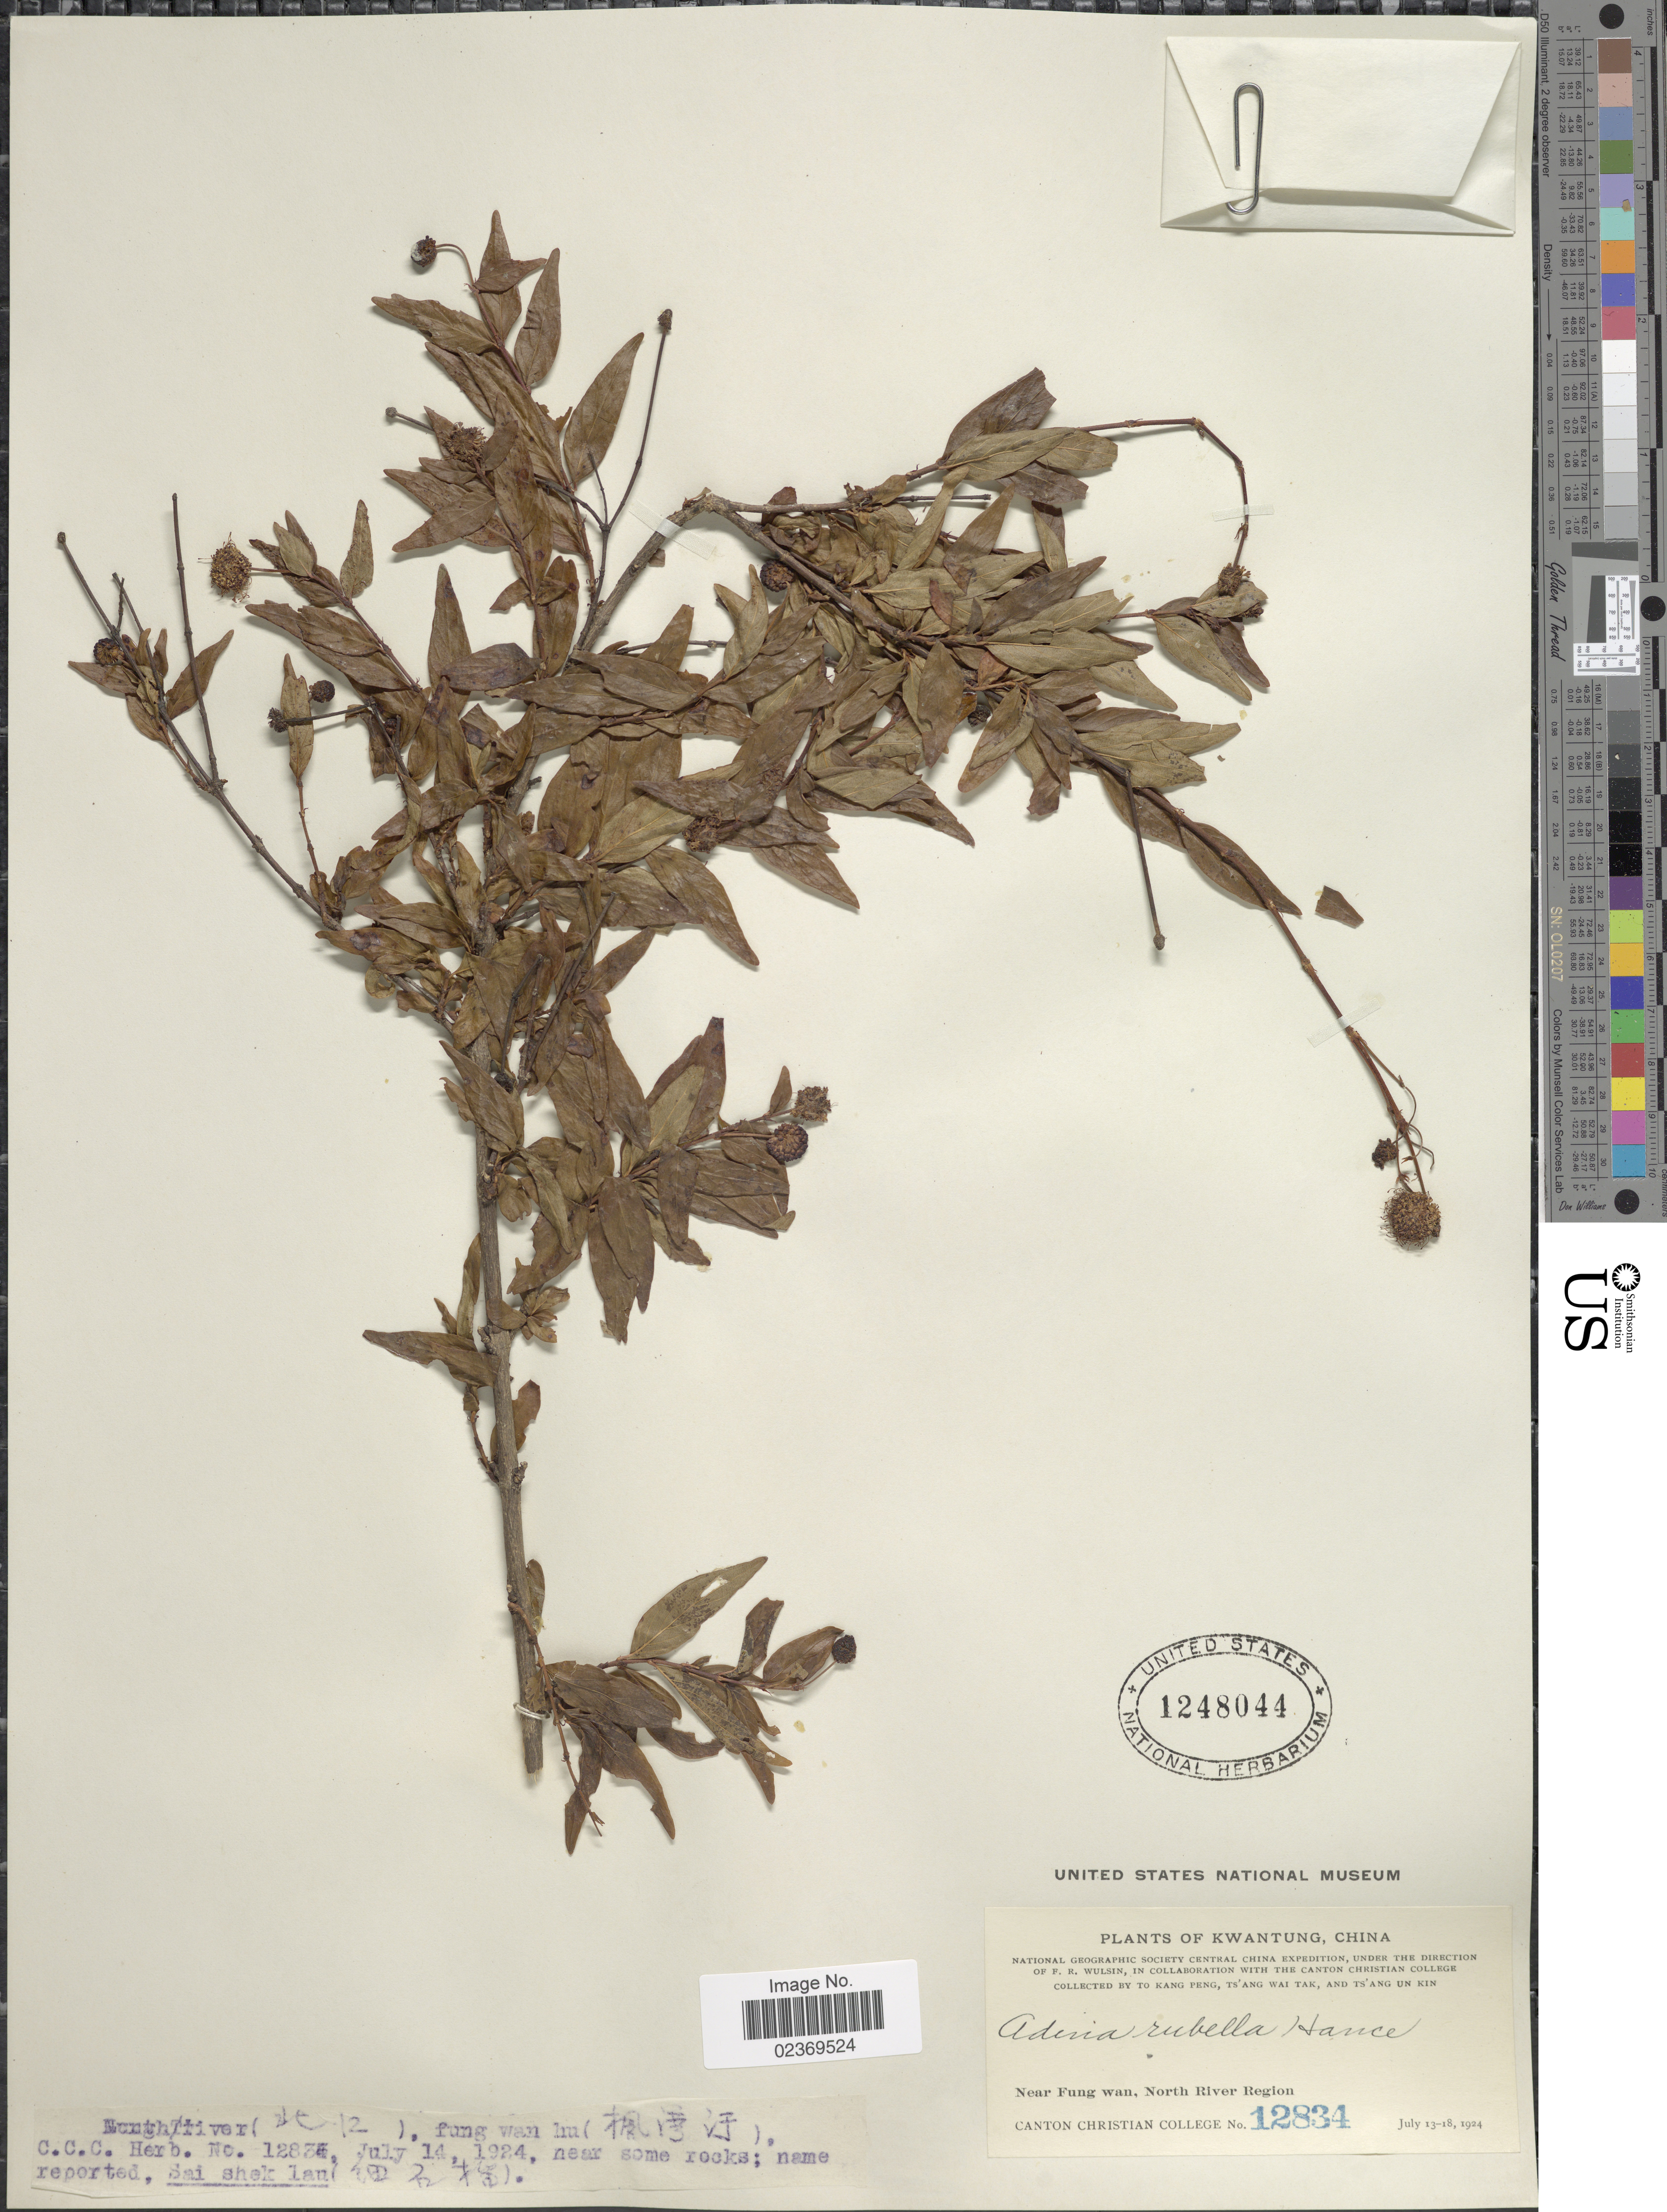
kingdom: Plantae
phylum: Tracheophyta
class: Magnoliopsida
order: Gentianales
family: Rubiaceae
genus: Adina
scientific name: Adina rubella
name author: Hance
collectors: P. Kang, W. T. Tsang & U. K. Tsang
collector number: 12834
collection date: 1924-07-14/1924-07-18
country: China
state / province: Guangdong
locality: Kwangtung, near Fung Wan Hu, North River Region.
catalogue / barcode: US 1248044